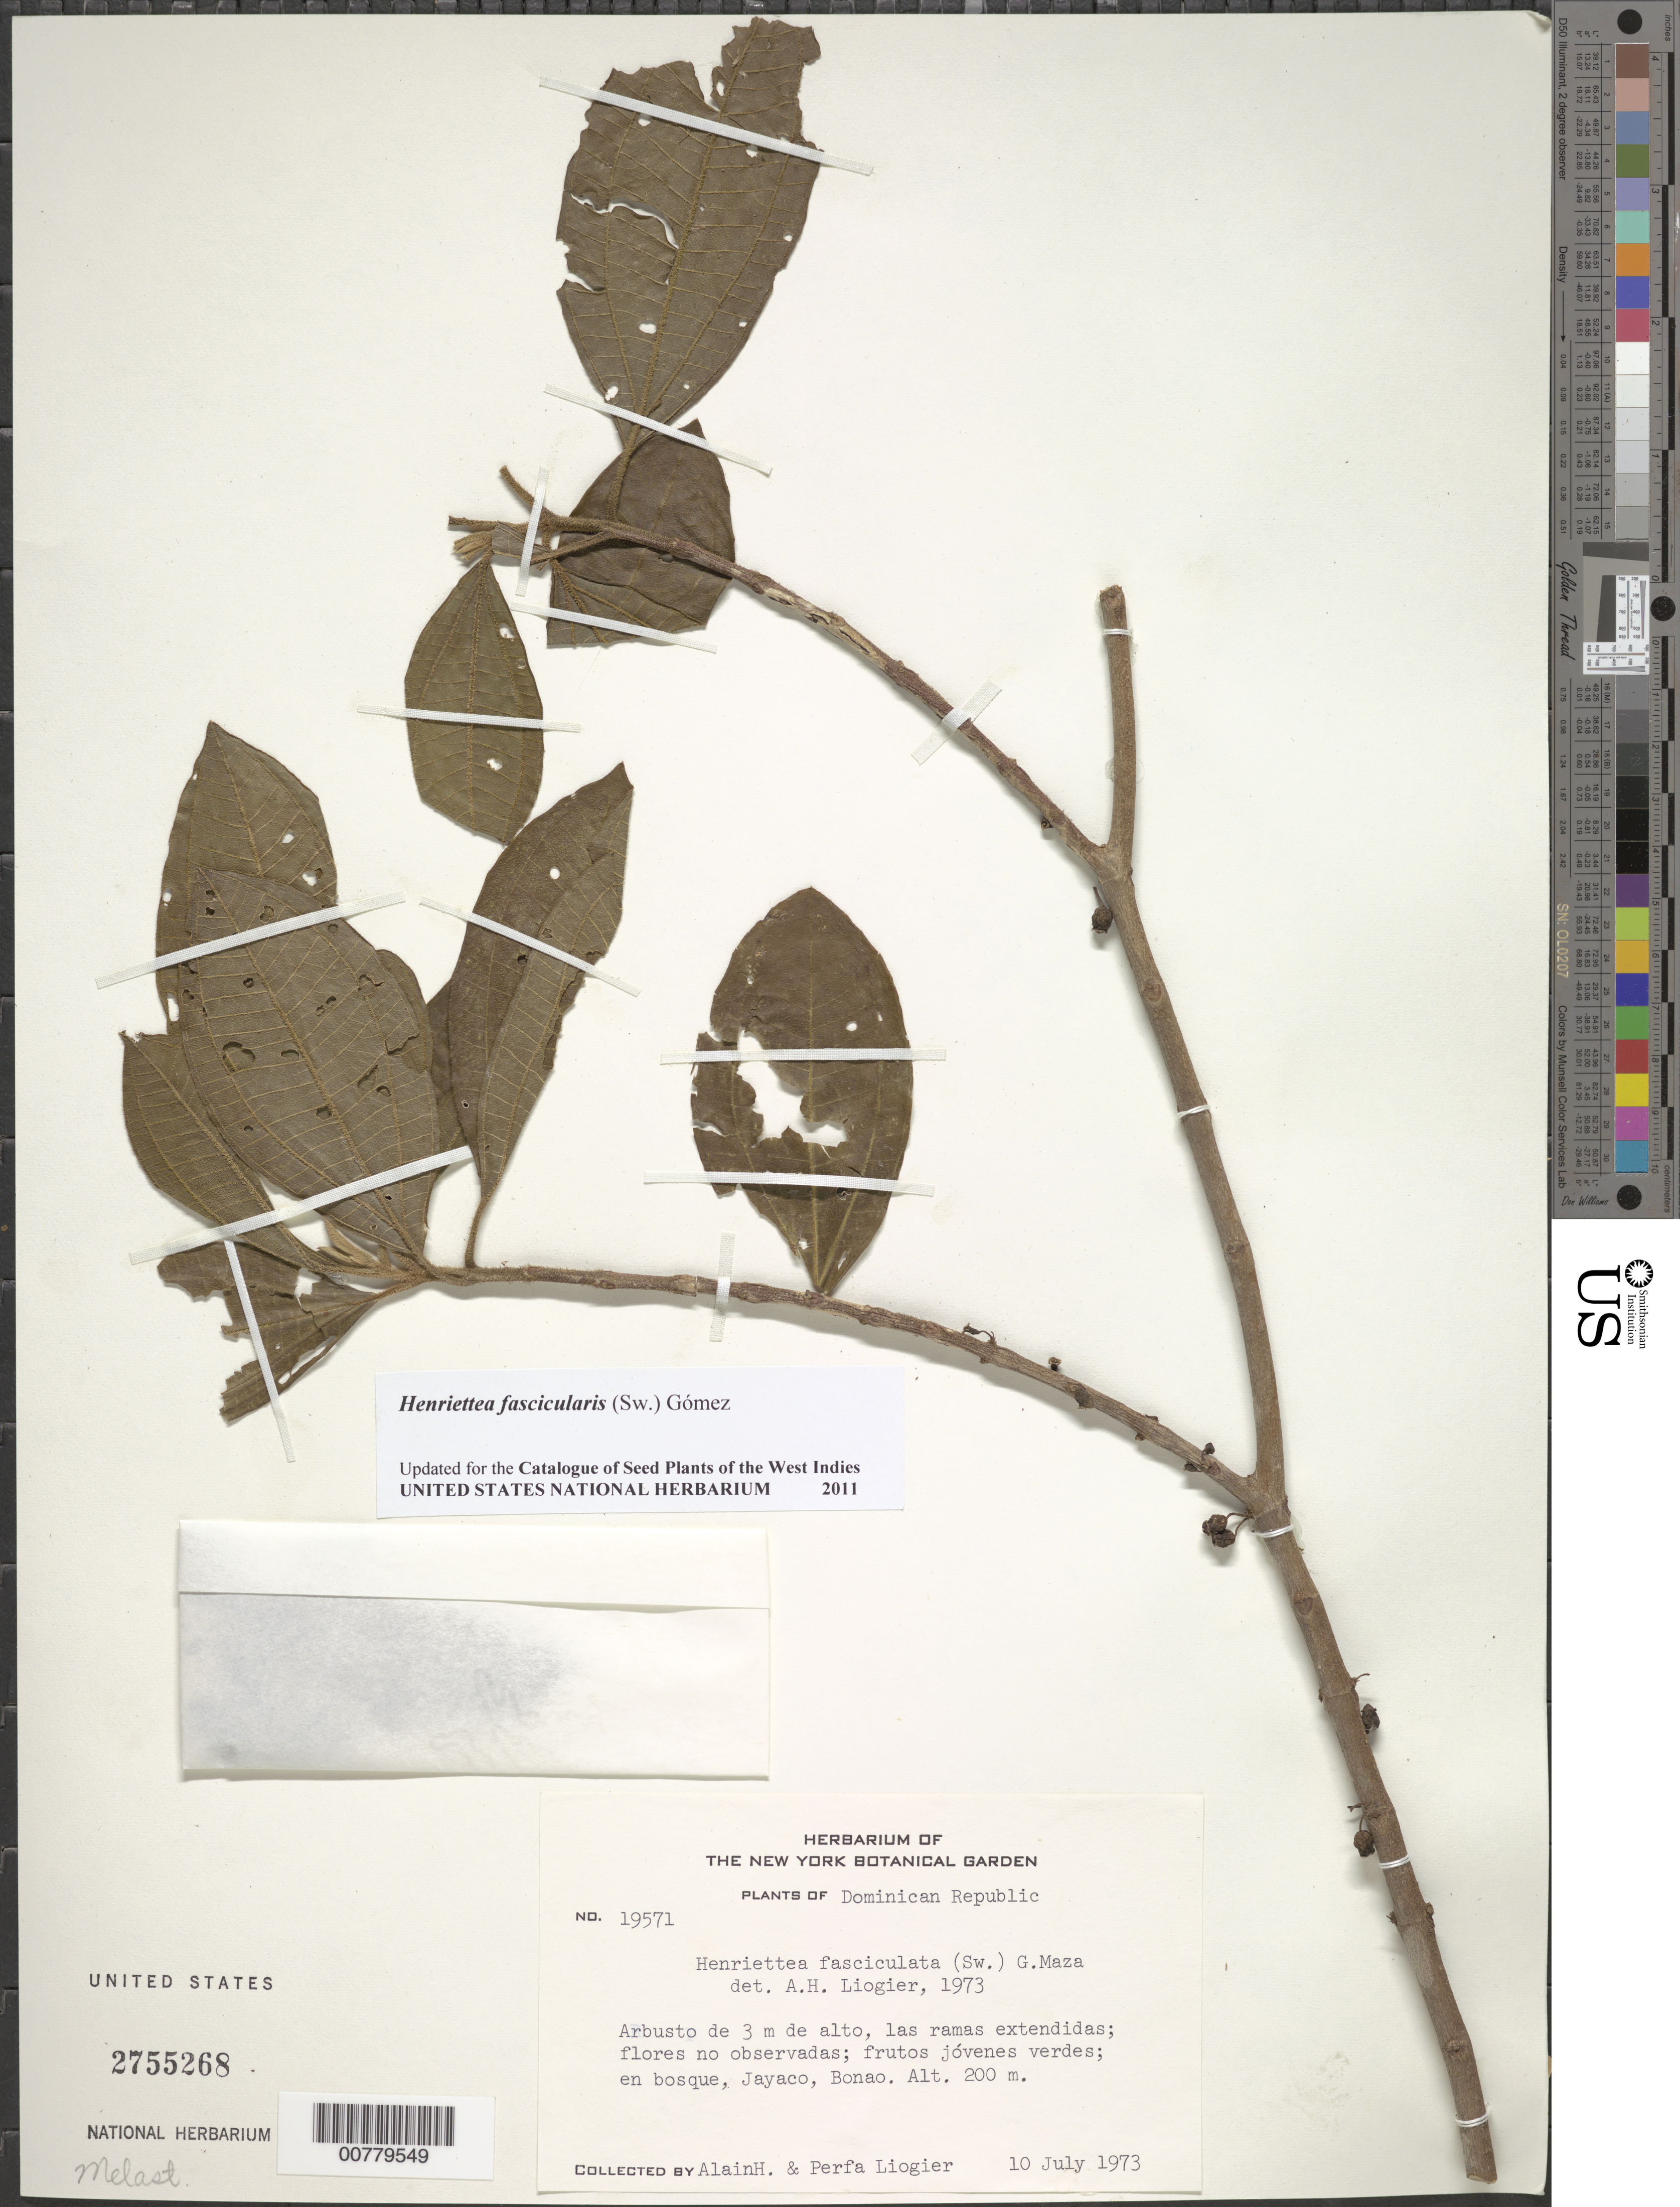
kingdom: Plantae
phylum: Tracheophyta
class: Magnoliopsida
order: Myrtales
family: Melastomataceae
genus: Henriettea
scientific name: Henriettea fascicularis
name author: (Sw.) M. Gómez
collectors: A. H. Liogier & M. P. Liogier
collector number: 19571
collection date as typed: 10 Jul 1973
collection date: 1973-07-10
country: Dominican Republic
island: Hispaniola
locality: Bonao, Jayaco.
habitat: In forest.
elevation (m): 200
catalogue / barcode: US 2755268